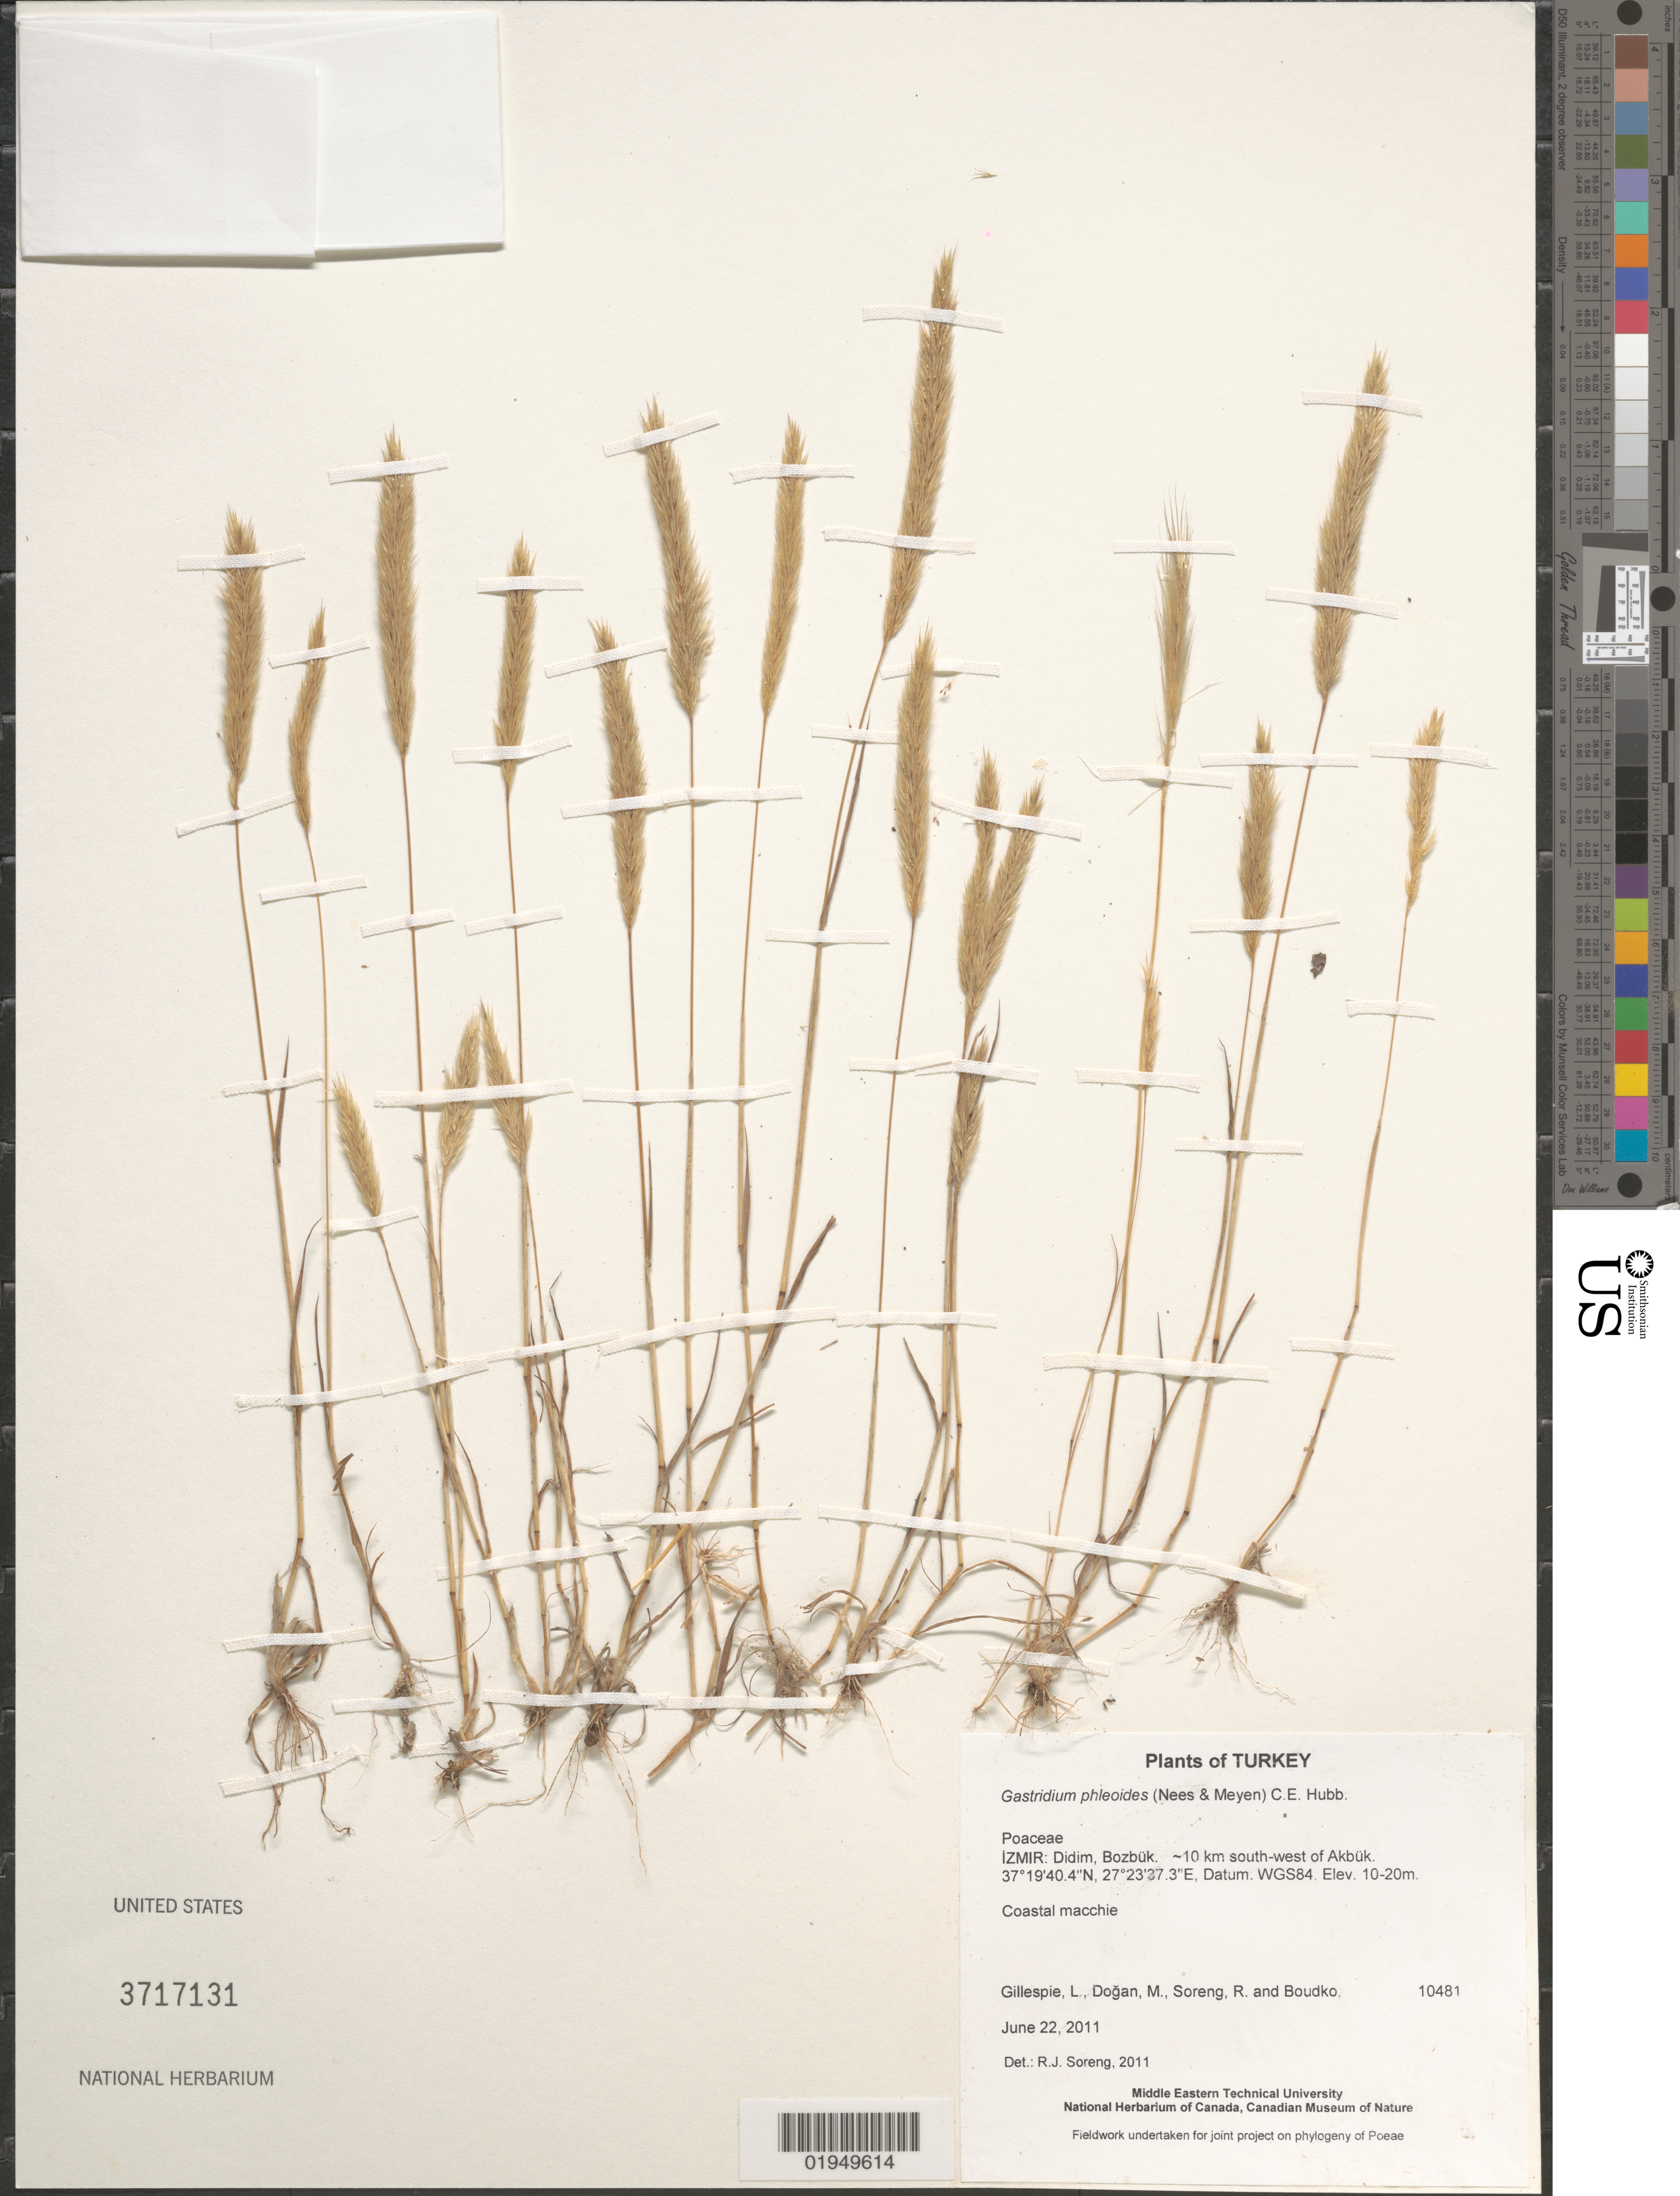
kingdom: Plantae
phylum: Tracheophyta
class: Liliopsida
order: Poales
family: Poaceae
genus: Gastridium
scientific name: Gastridium phleoides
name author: (Nees) C.E. Hubb.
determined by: Soreng, Robert J., Research Associate (BOT), Smithsonian Institution - National Museum of Natural History (UNITED STATES)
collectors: L. J. Gillespie, M. Doğan, R. J. Soreng & K. Boudko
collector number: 10481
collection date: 2011-06-22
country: Turkey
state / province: Izmir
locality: Didim, Bozbük. ~10 km south-west of Akbük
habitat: Coastal macchie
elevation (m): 10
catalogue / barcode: US 3717131